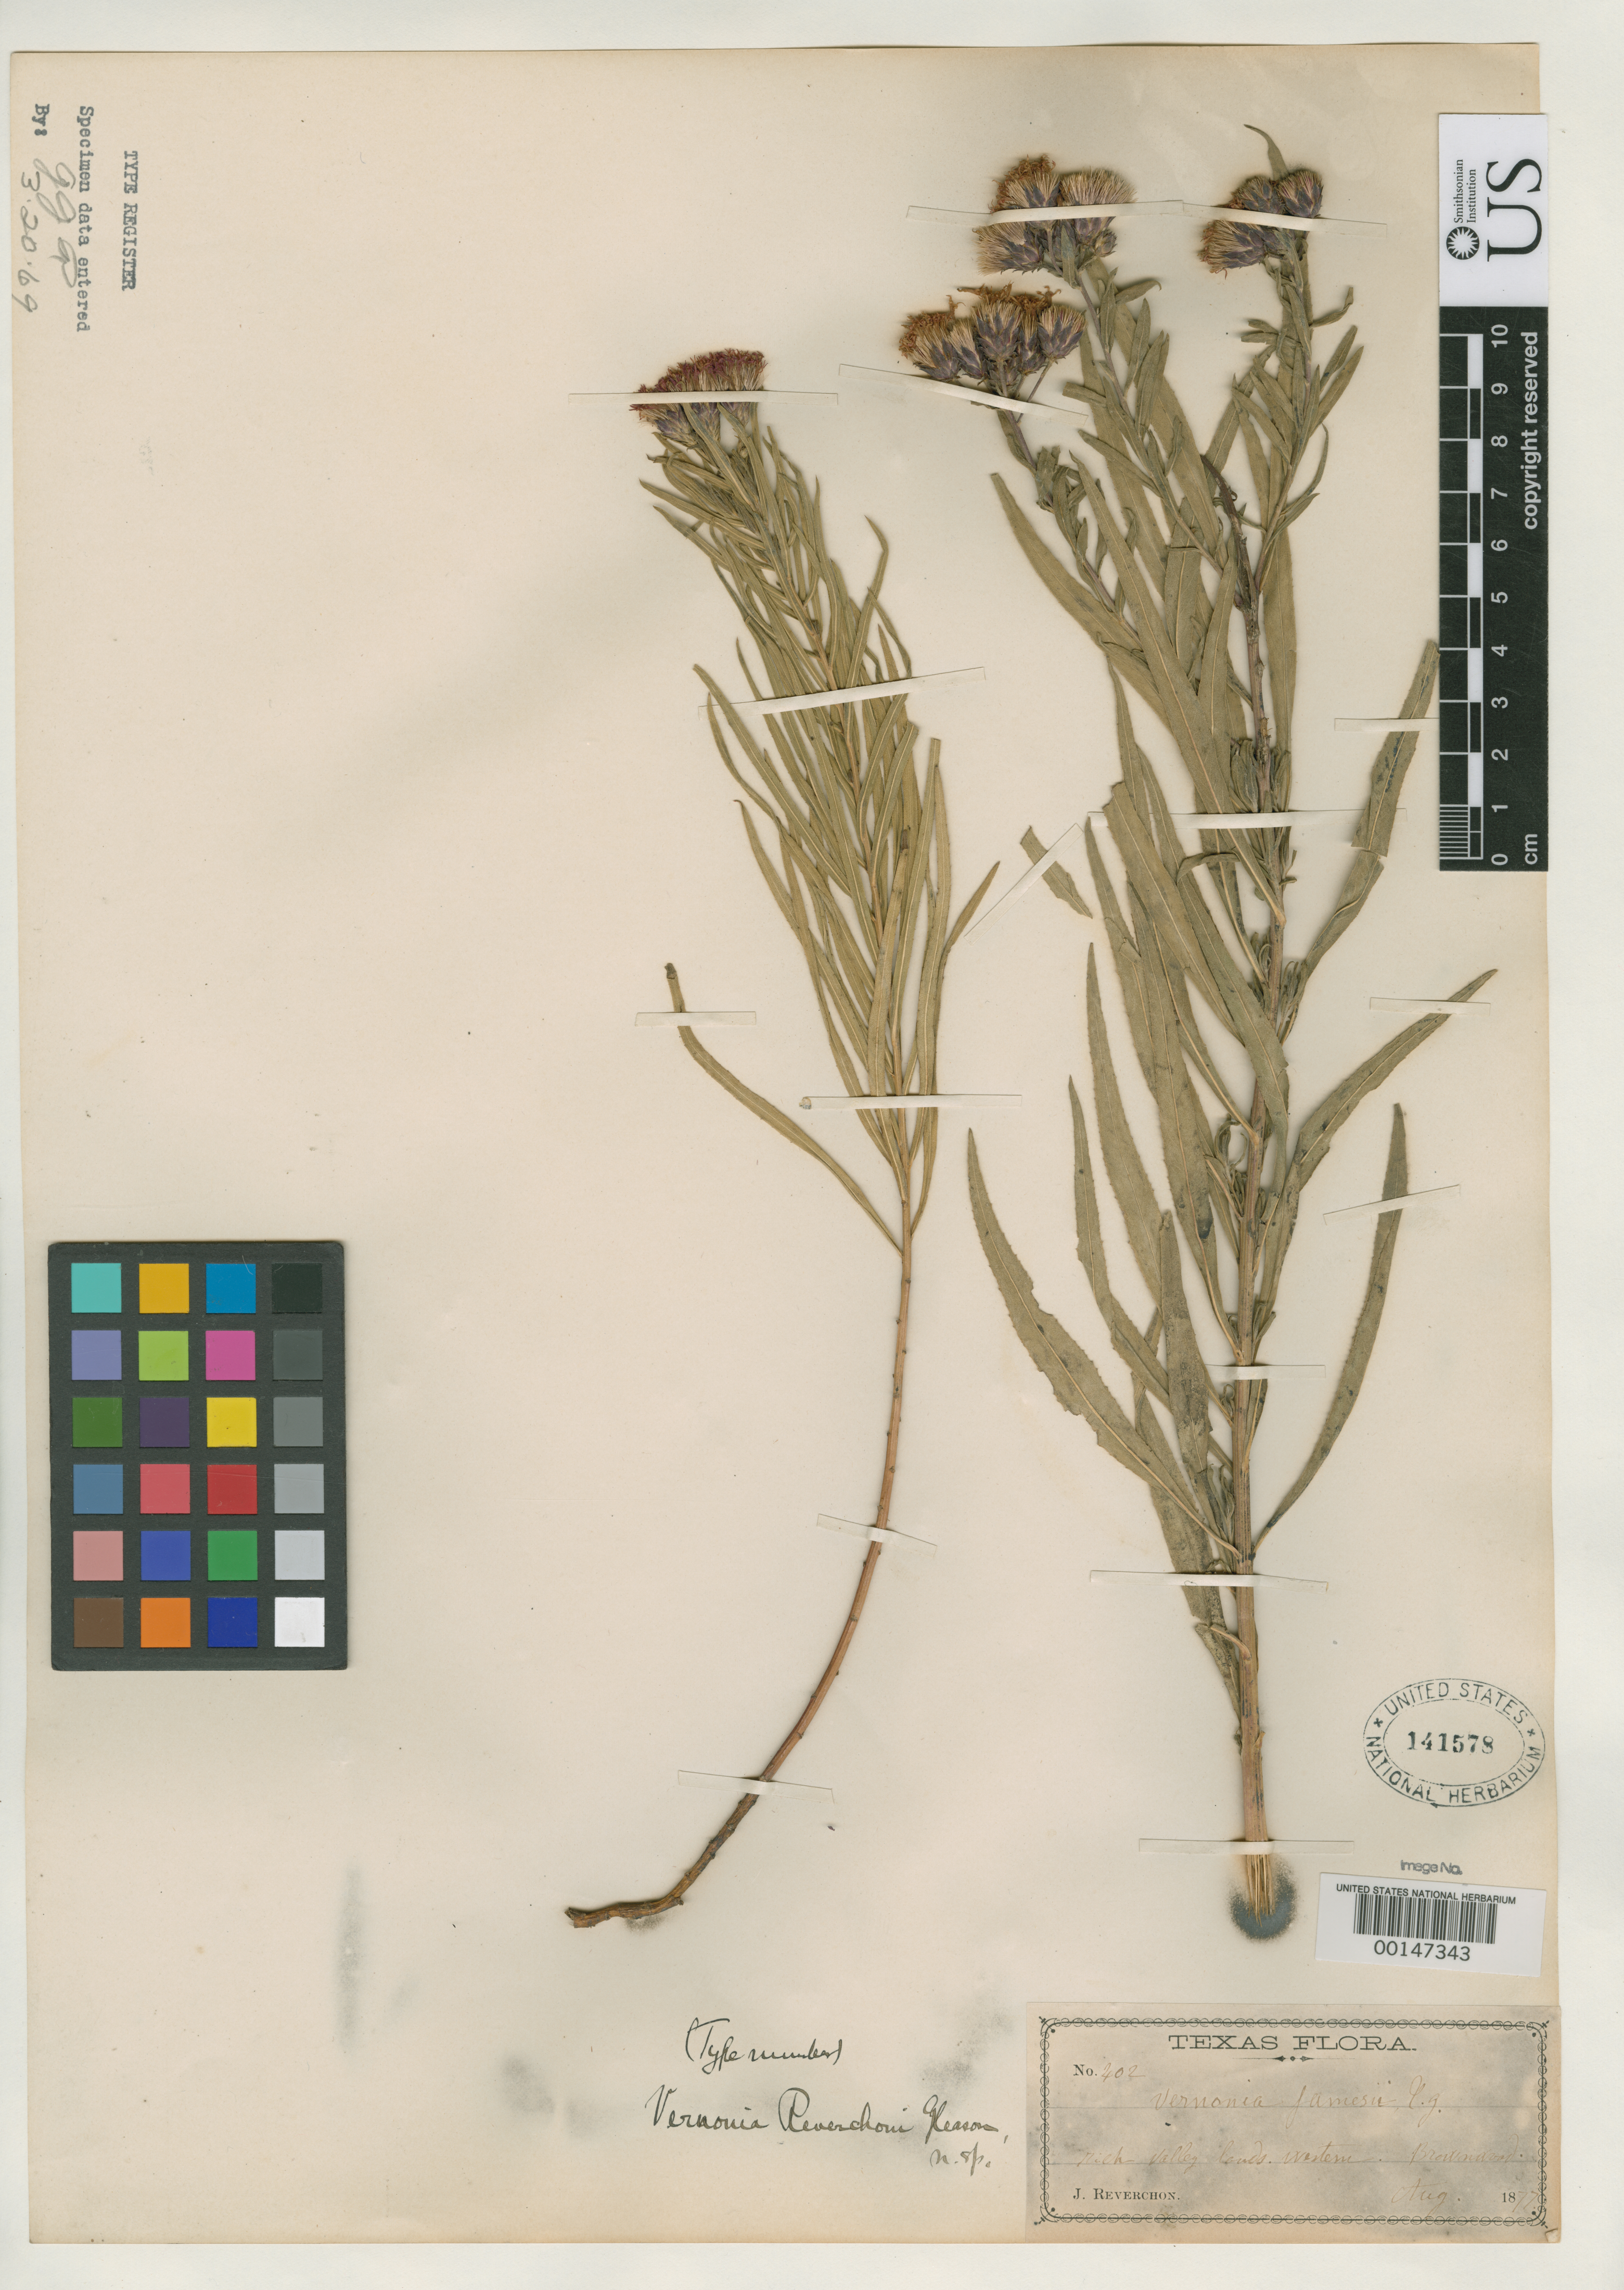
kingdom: Plantae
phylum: Tracheophyta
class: Magnoliopsida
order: Asterales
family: Asteraceae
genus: Vernonia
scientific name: Vernonia reverchonii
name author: Gleason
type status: Isotype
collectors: J. Reverchon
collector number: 402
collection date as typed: Aug 1877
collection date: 1877-08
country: United States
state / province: Texas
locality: Seymour.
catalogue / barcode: US 141578